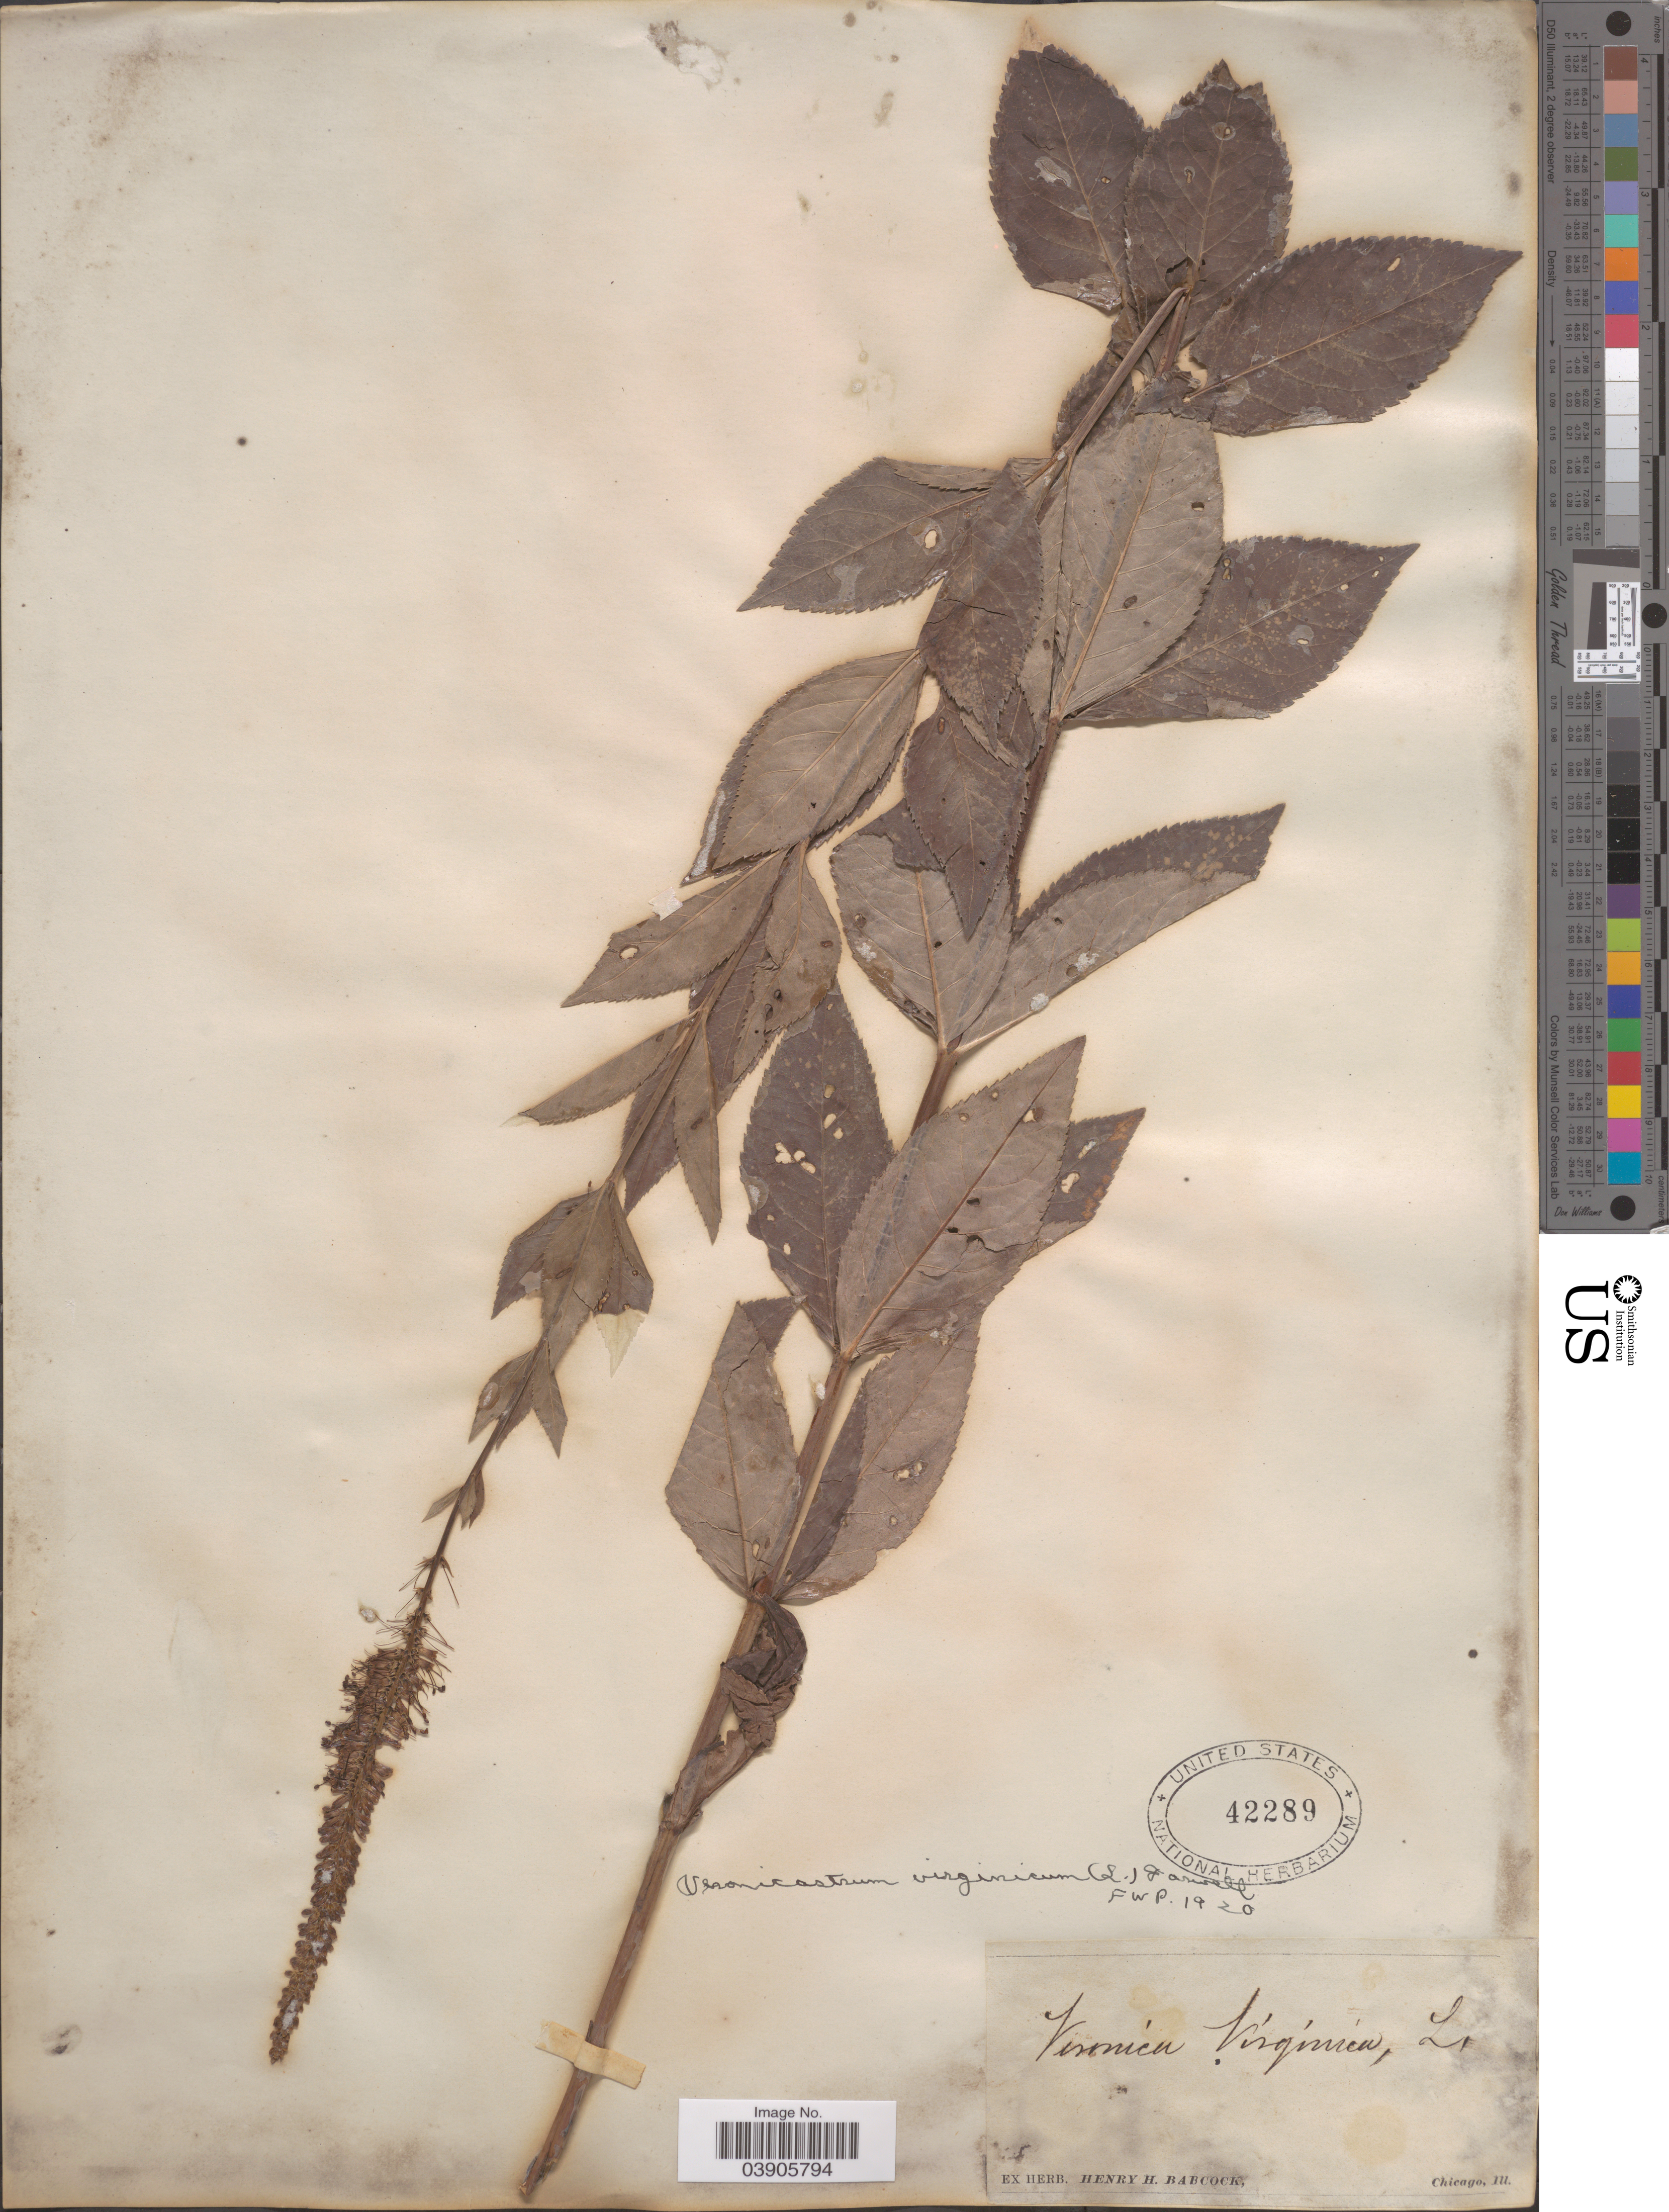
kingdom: Plantae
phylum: Tracheophyta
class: Magnoliopsida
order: Lamiales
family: Plantaginaceae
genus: Veronicastrum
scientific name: Veronicastrum virginicum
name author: (L.) Farw.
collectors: ex herb. Henry Homes Babcock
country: United States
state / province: Illinois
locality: Chicago.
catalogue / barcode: US 42289